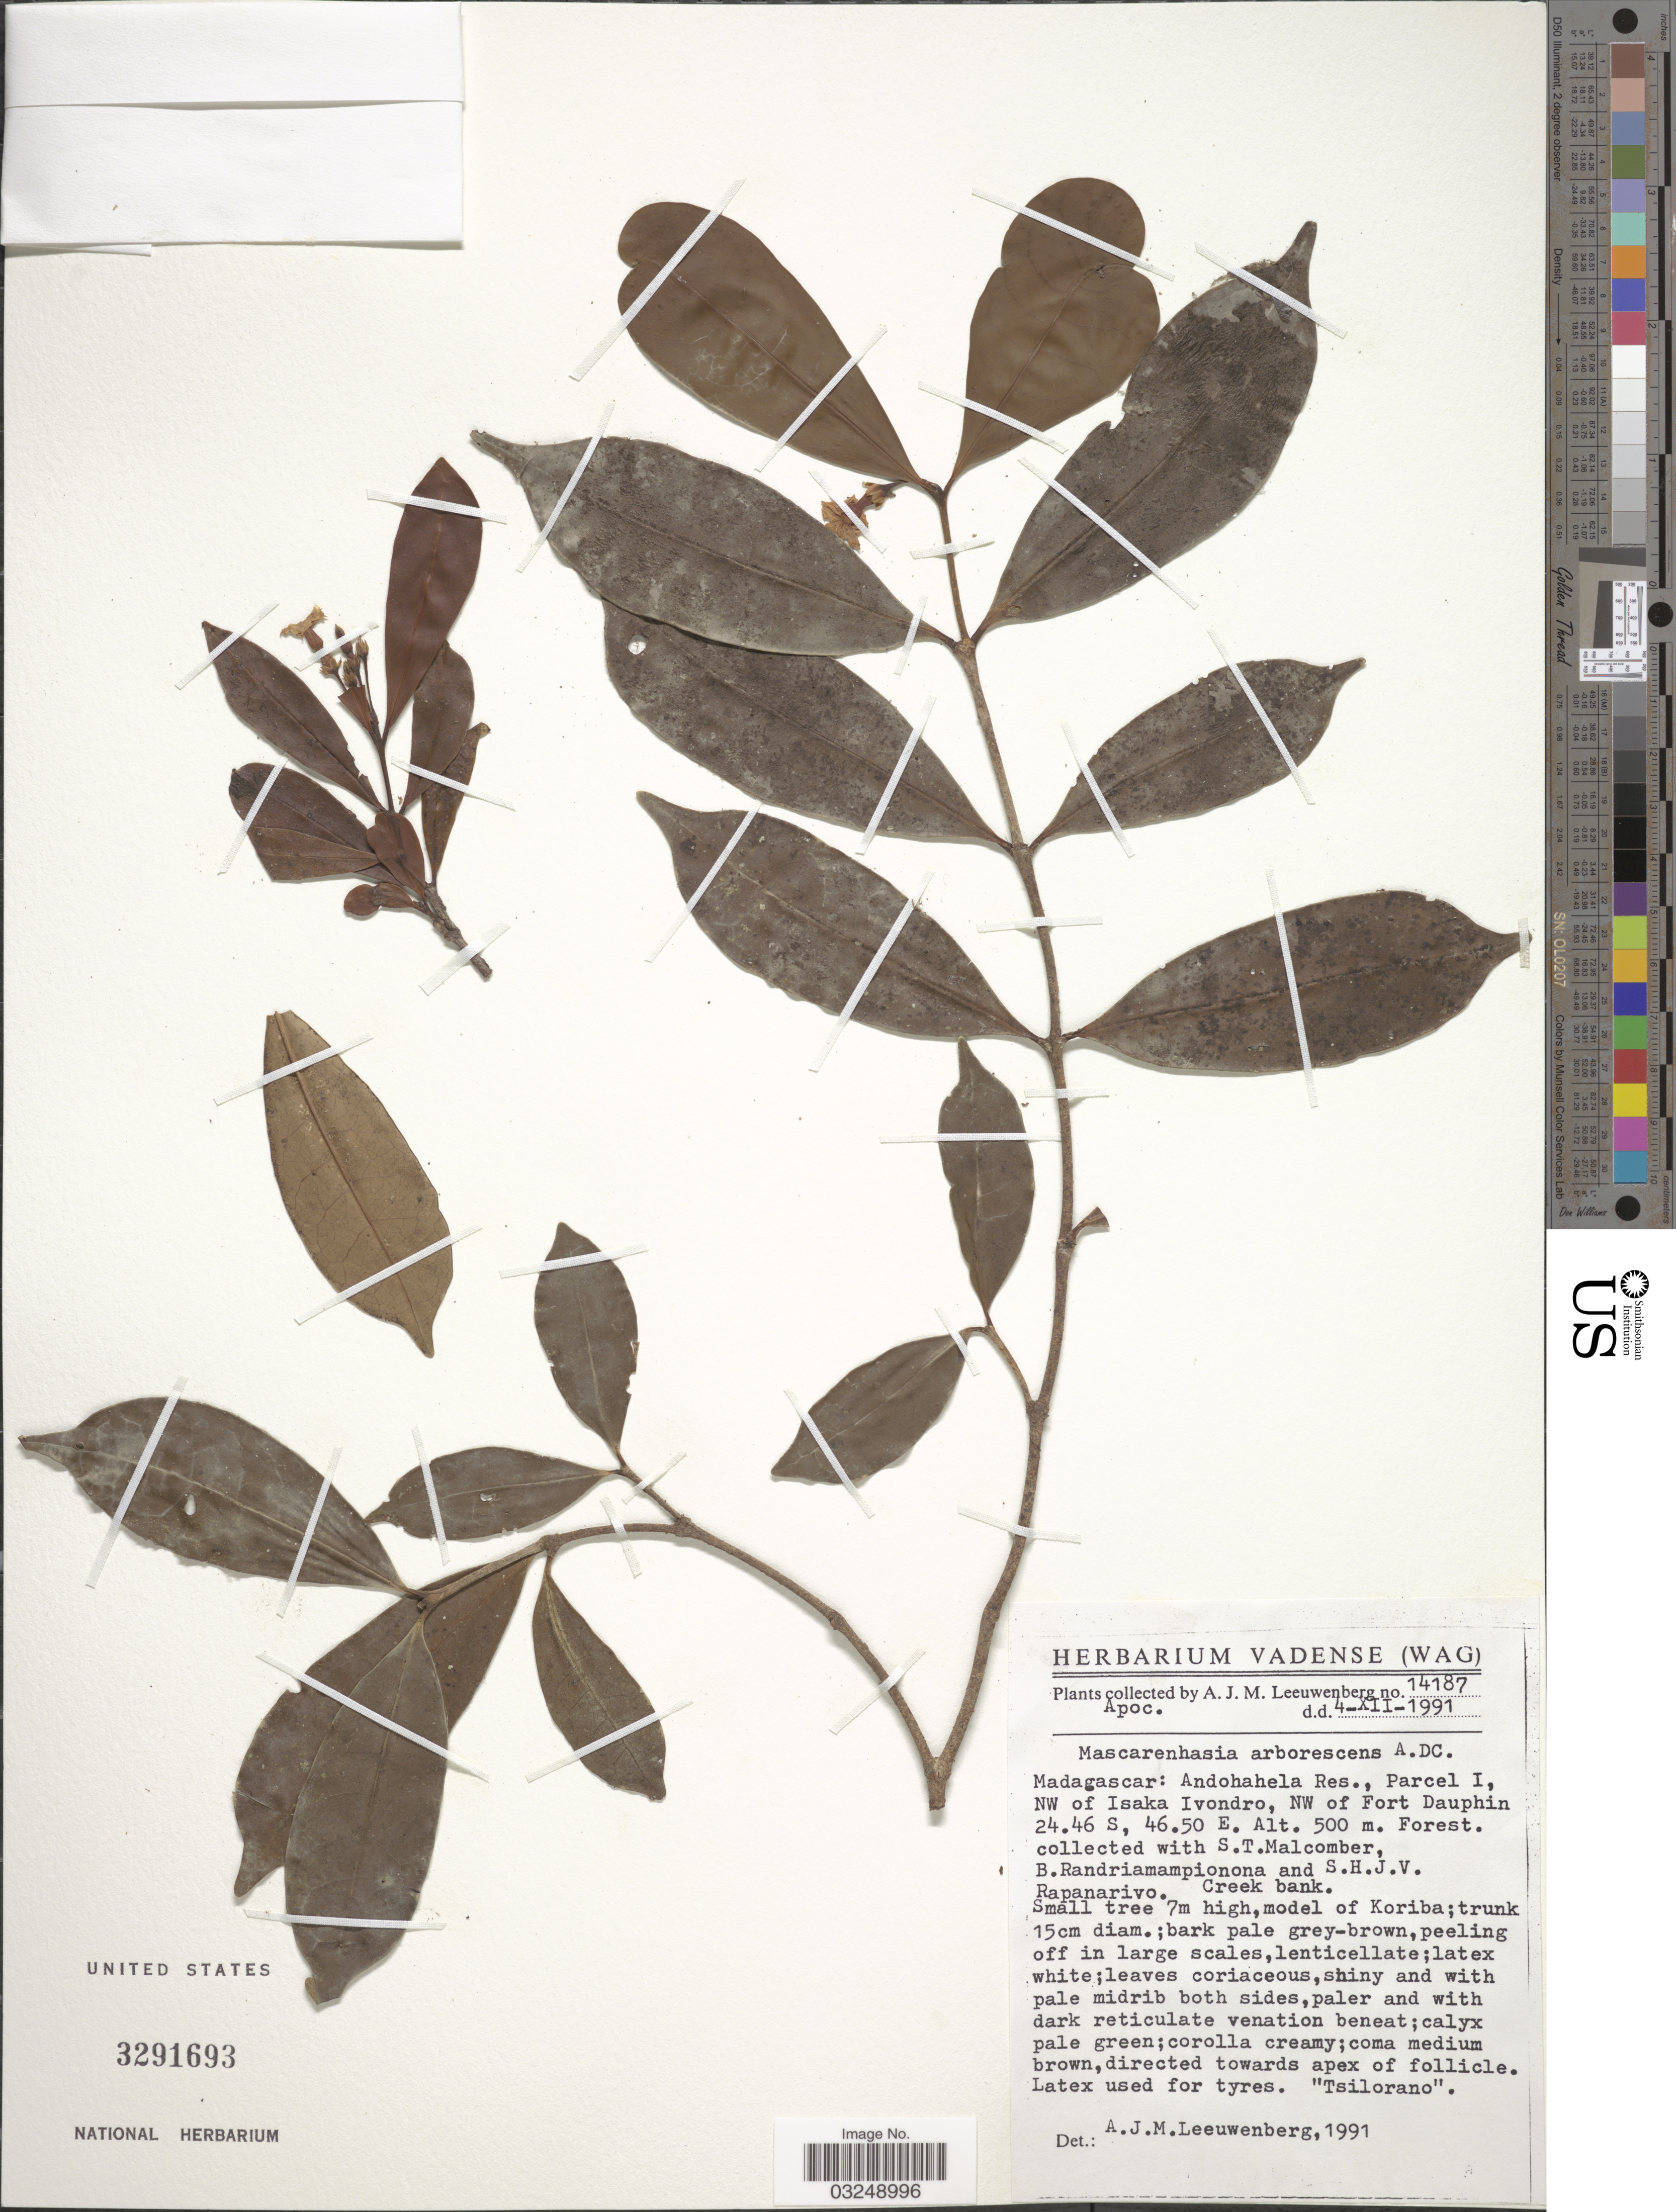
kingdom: Plantae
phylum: Tracheophyta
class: Magnoliopsida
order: Gentianales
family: Apocynaceae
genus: Mascarenhasia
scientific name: Mascarenhasia arborescens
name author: A. DC.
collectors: A. J. M. Leeuwenberg, S. T. Malcomber, B. Randriamampionona & S. Rapanarivo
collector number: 14187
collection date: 1991-12-04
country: Madagascar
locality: Andohahela Res., Parcel I, NW of Isaka Ivondro, NW of Fort Dauphin.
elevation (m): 500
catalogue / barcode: US 3291693